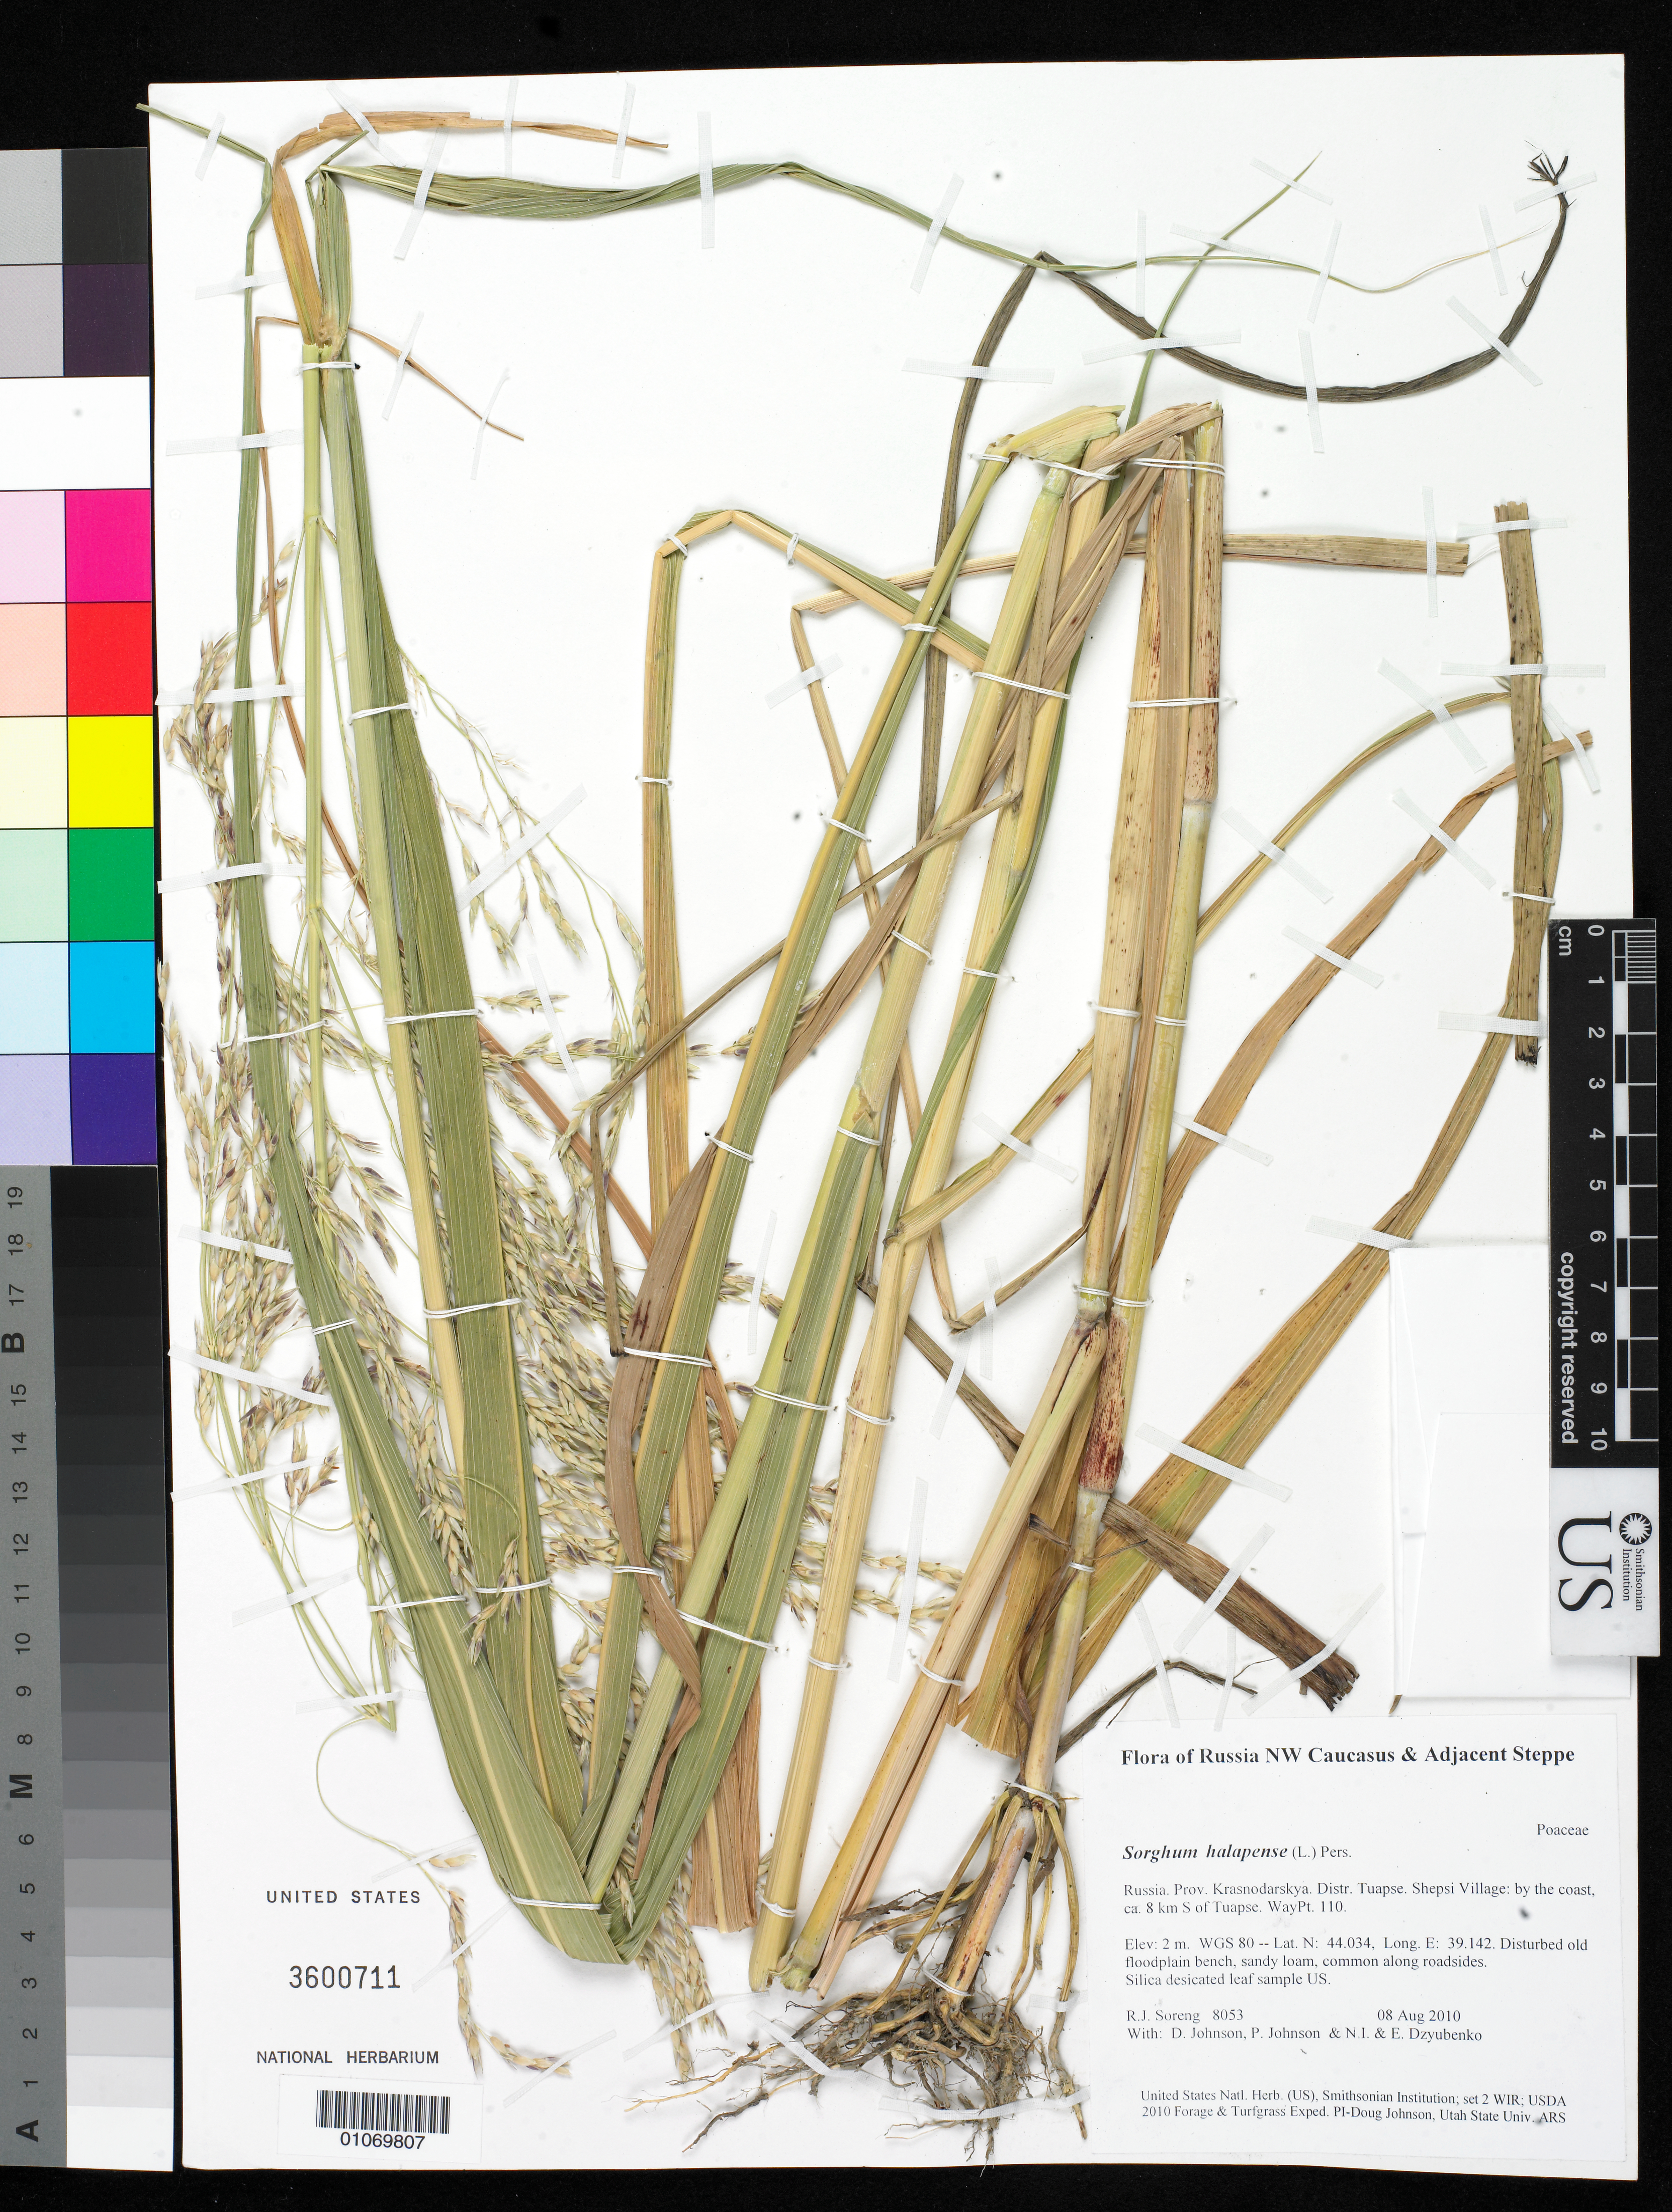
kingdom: Plantae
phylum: Tracheophyta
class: Liliopsida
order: Poales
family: Poaceae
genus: Sorghum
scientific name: Sorghum halepense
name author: (L.) Pers.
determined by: Soreng, Robert J., Research Associate (BOT), Smithsonian Institution - National Museum of Natural History (UNITED STATES)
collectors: R. J. Soreng, D. Johnson, P. Johnson, N. Dzyubenko & E. Dzyubenko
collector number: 8053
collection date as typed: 08 Aug 2010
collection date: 2010-08-08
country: Russian Federation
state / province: Krasnodar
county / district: Tuapse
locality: Shepsi Village: by the coast, ca. 8 km S of Tuapse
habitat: Disturbed old floodplain bench, sandy loam, common along roadsides.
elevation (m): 2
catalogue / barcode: US 3600711